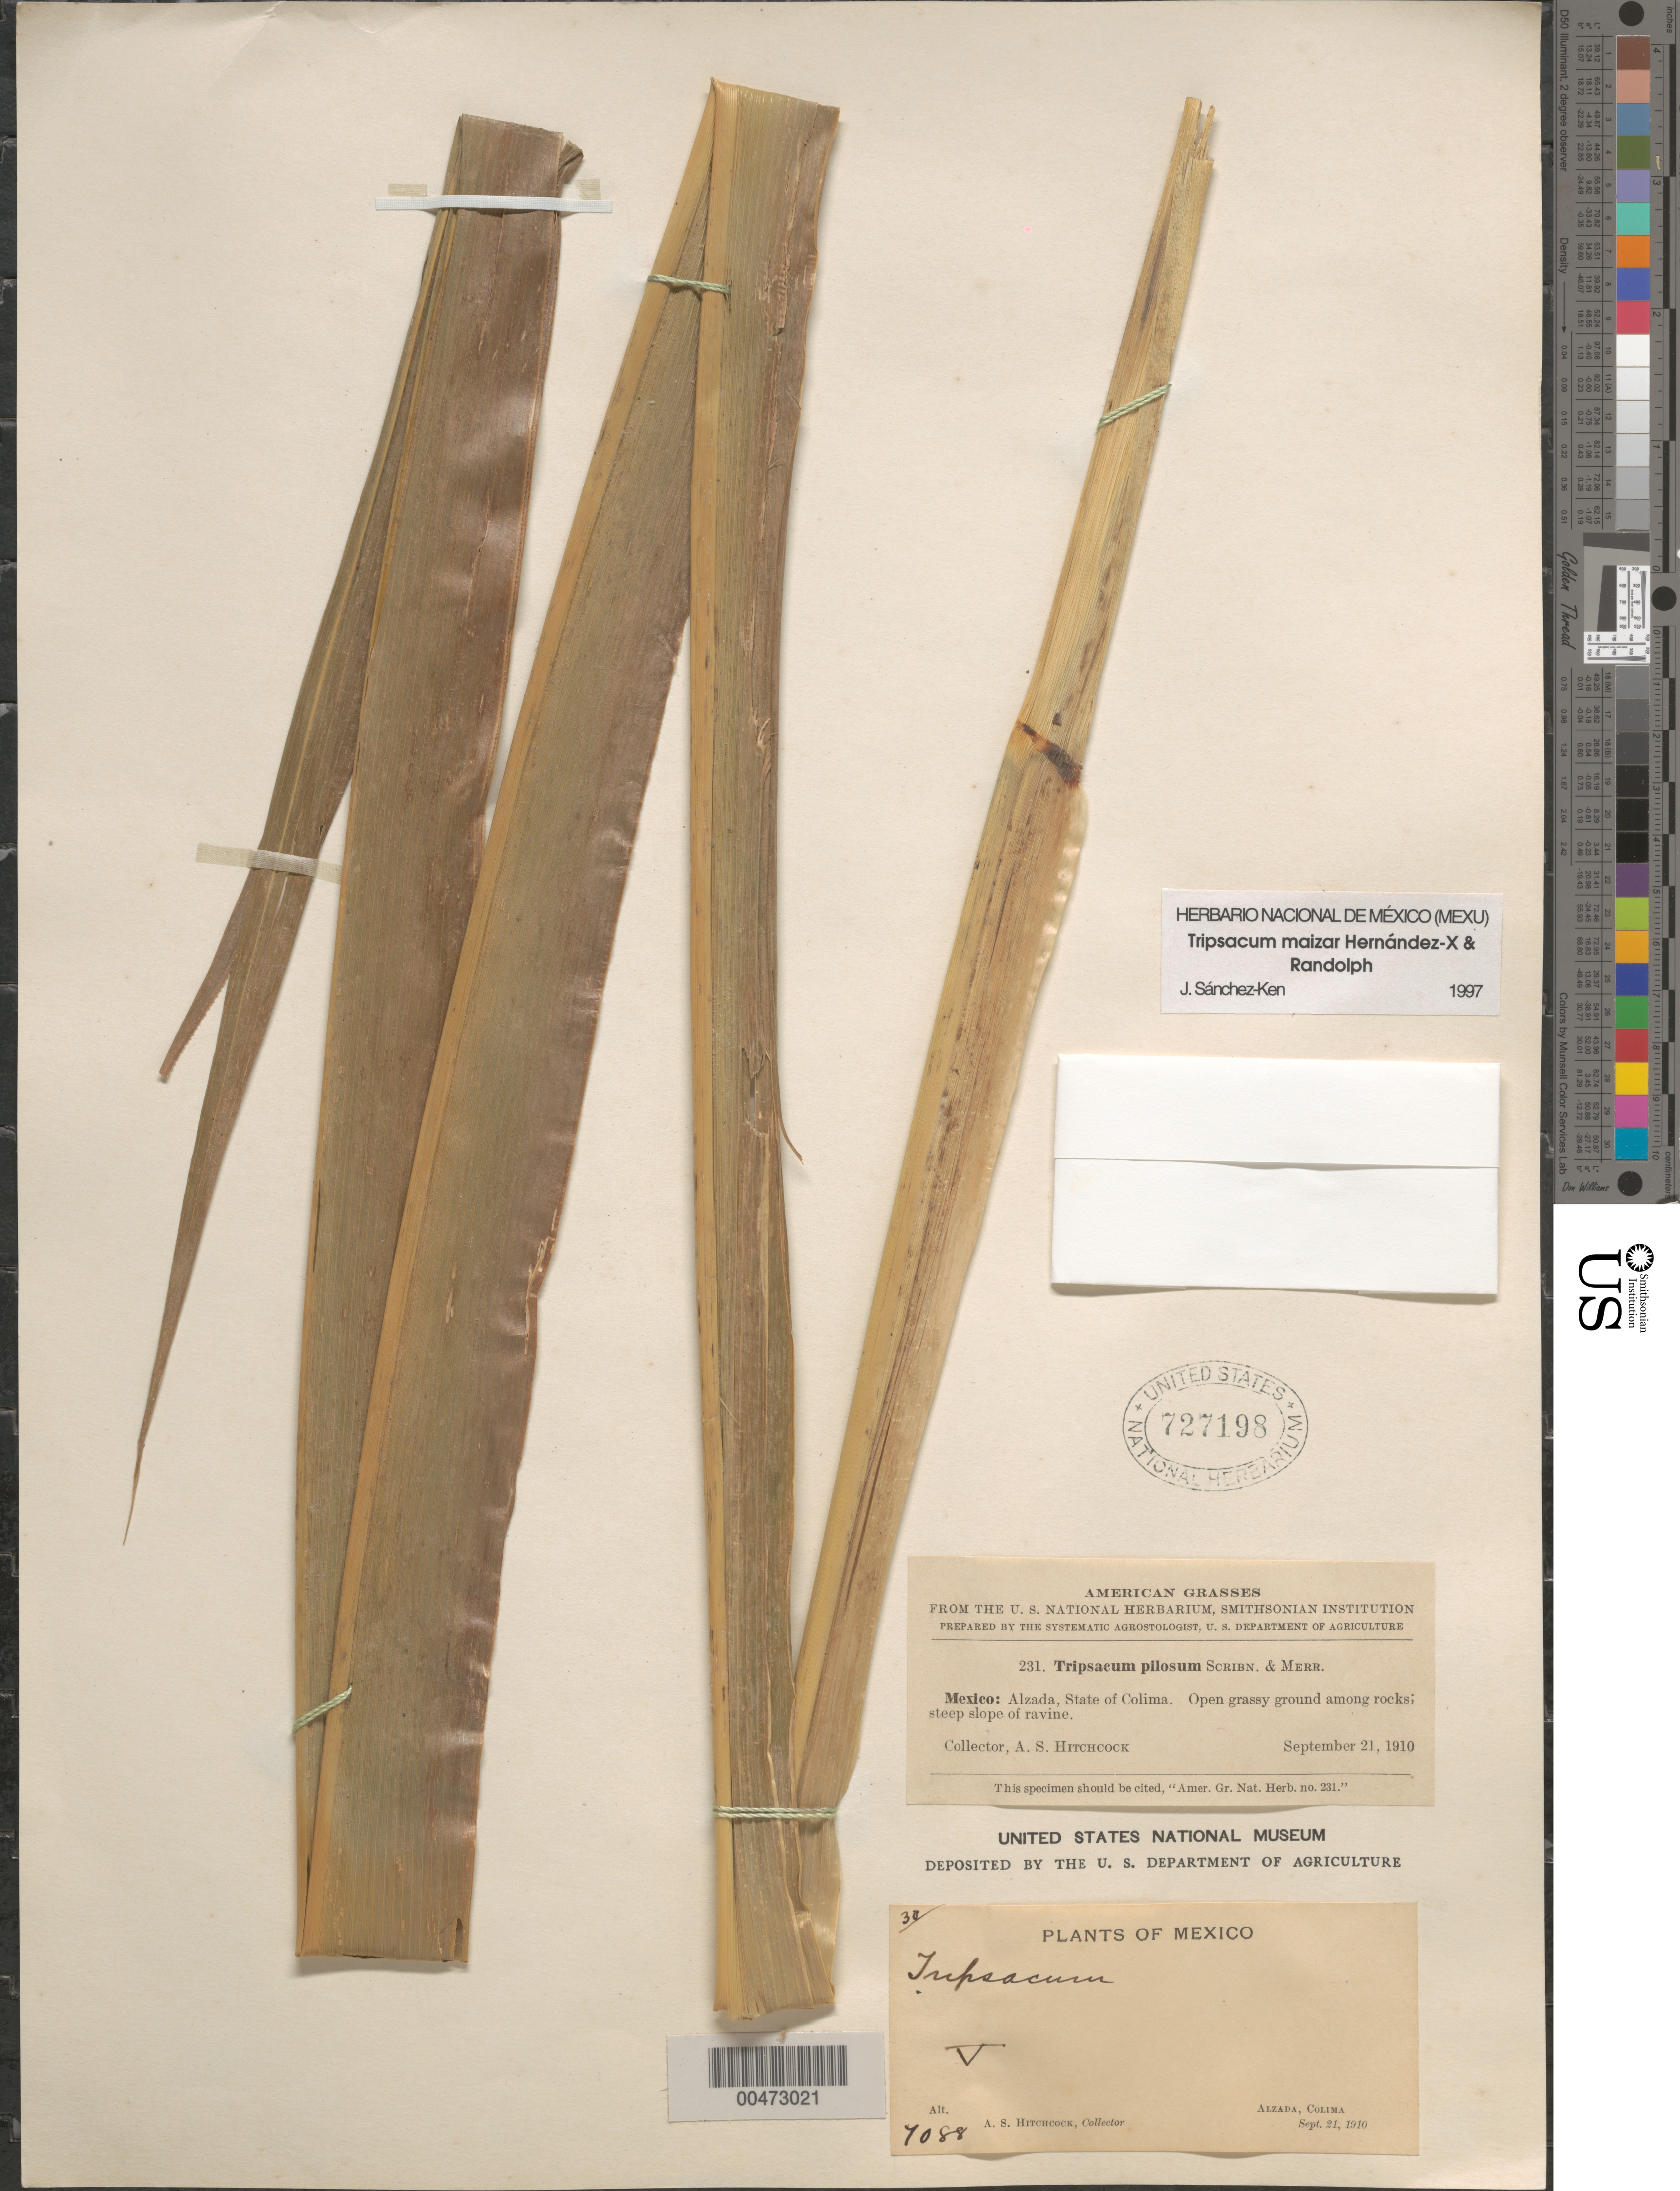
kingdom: Plantae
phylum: Tracheophyta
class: Liliopsida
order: Poales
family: Poaceae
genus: Tripsacum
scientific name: Tripsacum maizar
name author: Hern.-Xol. & Randolph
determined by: Sánchez-Ken, J. G.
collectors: A. S. Hitchcock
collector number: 7088/30/231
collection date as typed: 21 Sep 1910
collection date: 1910-09-21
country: Mexico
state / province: Colima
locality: Alzada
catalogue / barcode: US 727198